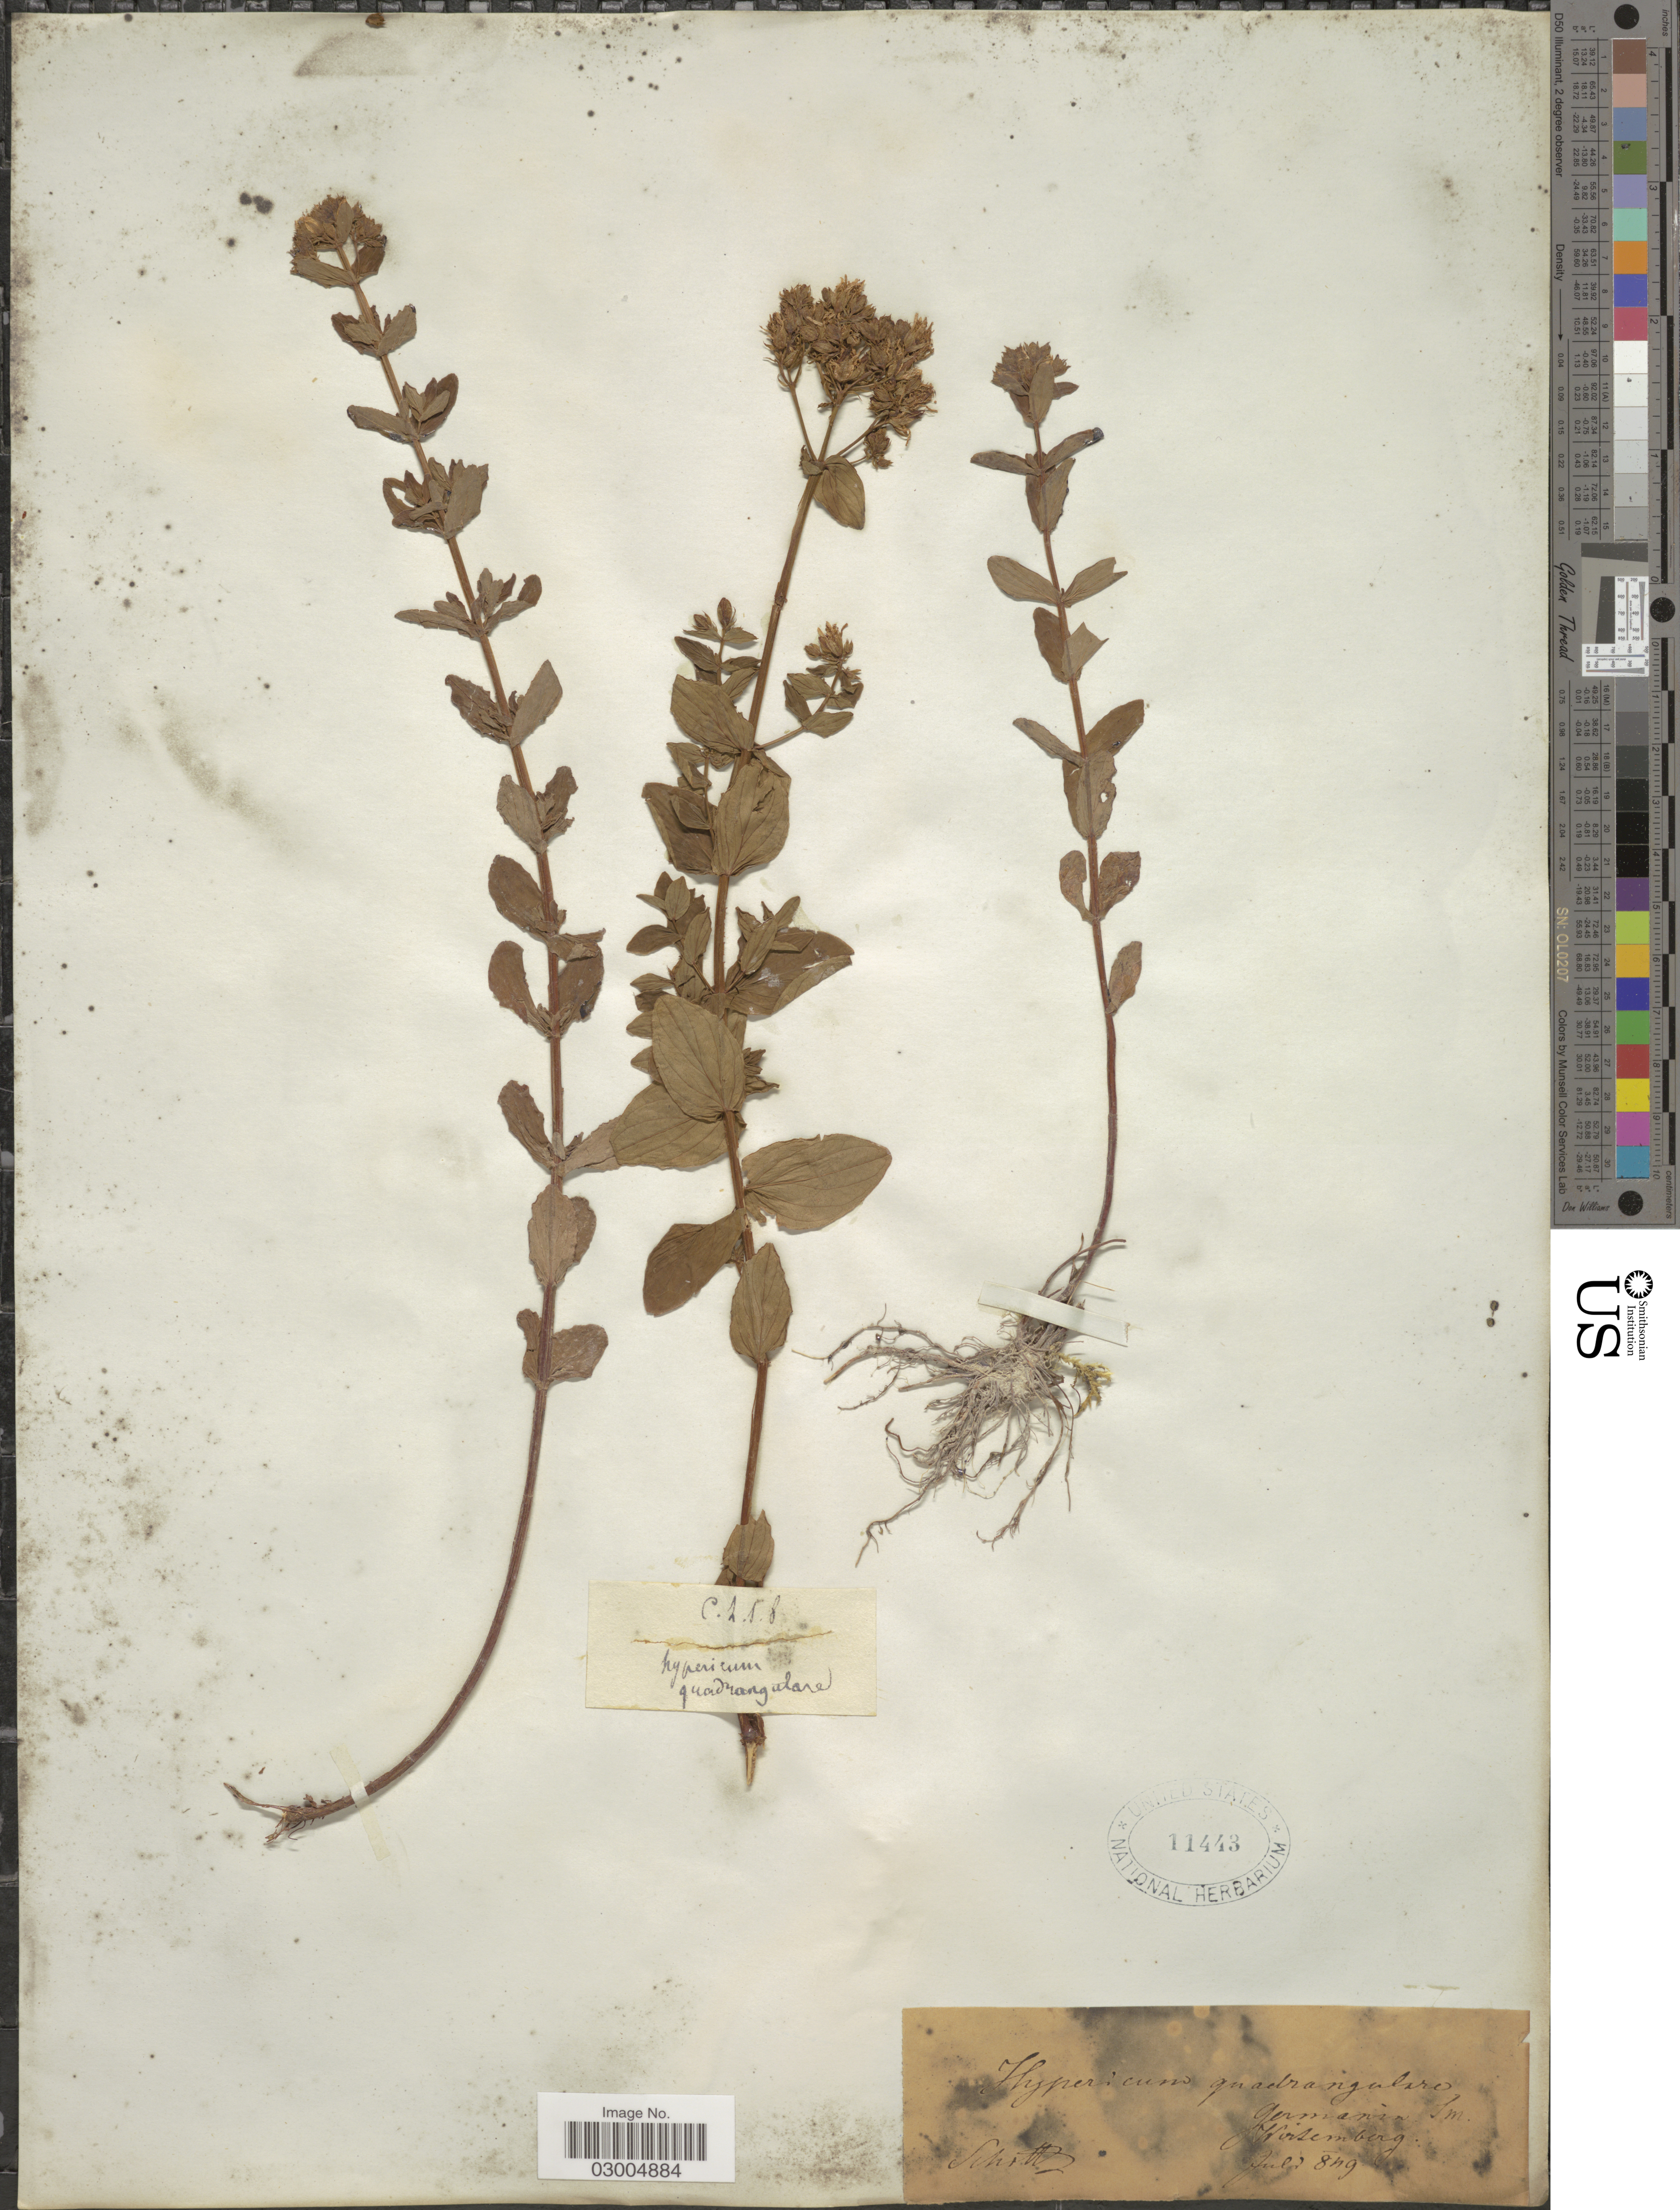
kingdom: Plantae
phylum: Tracheophyta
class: Magnoliopsida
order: Malpighiales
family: Hypericaceae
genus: Hypericum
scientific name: Hypericum quadrangulum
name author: L.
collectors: -. Schottz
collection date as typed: Transcribed d/m/y: 8/7/49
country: Germany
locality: Hirtenberg. [interpreted]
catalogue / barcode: US 11443